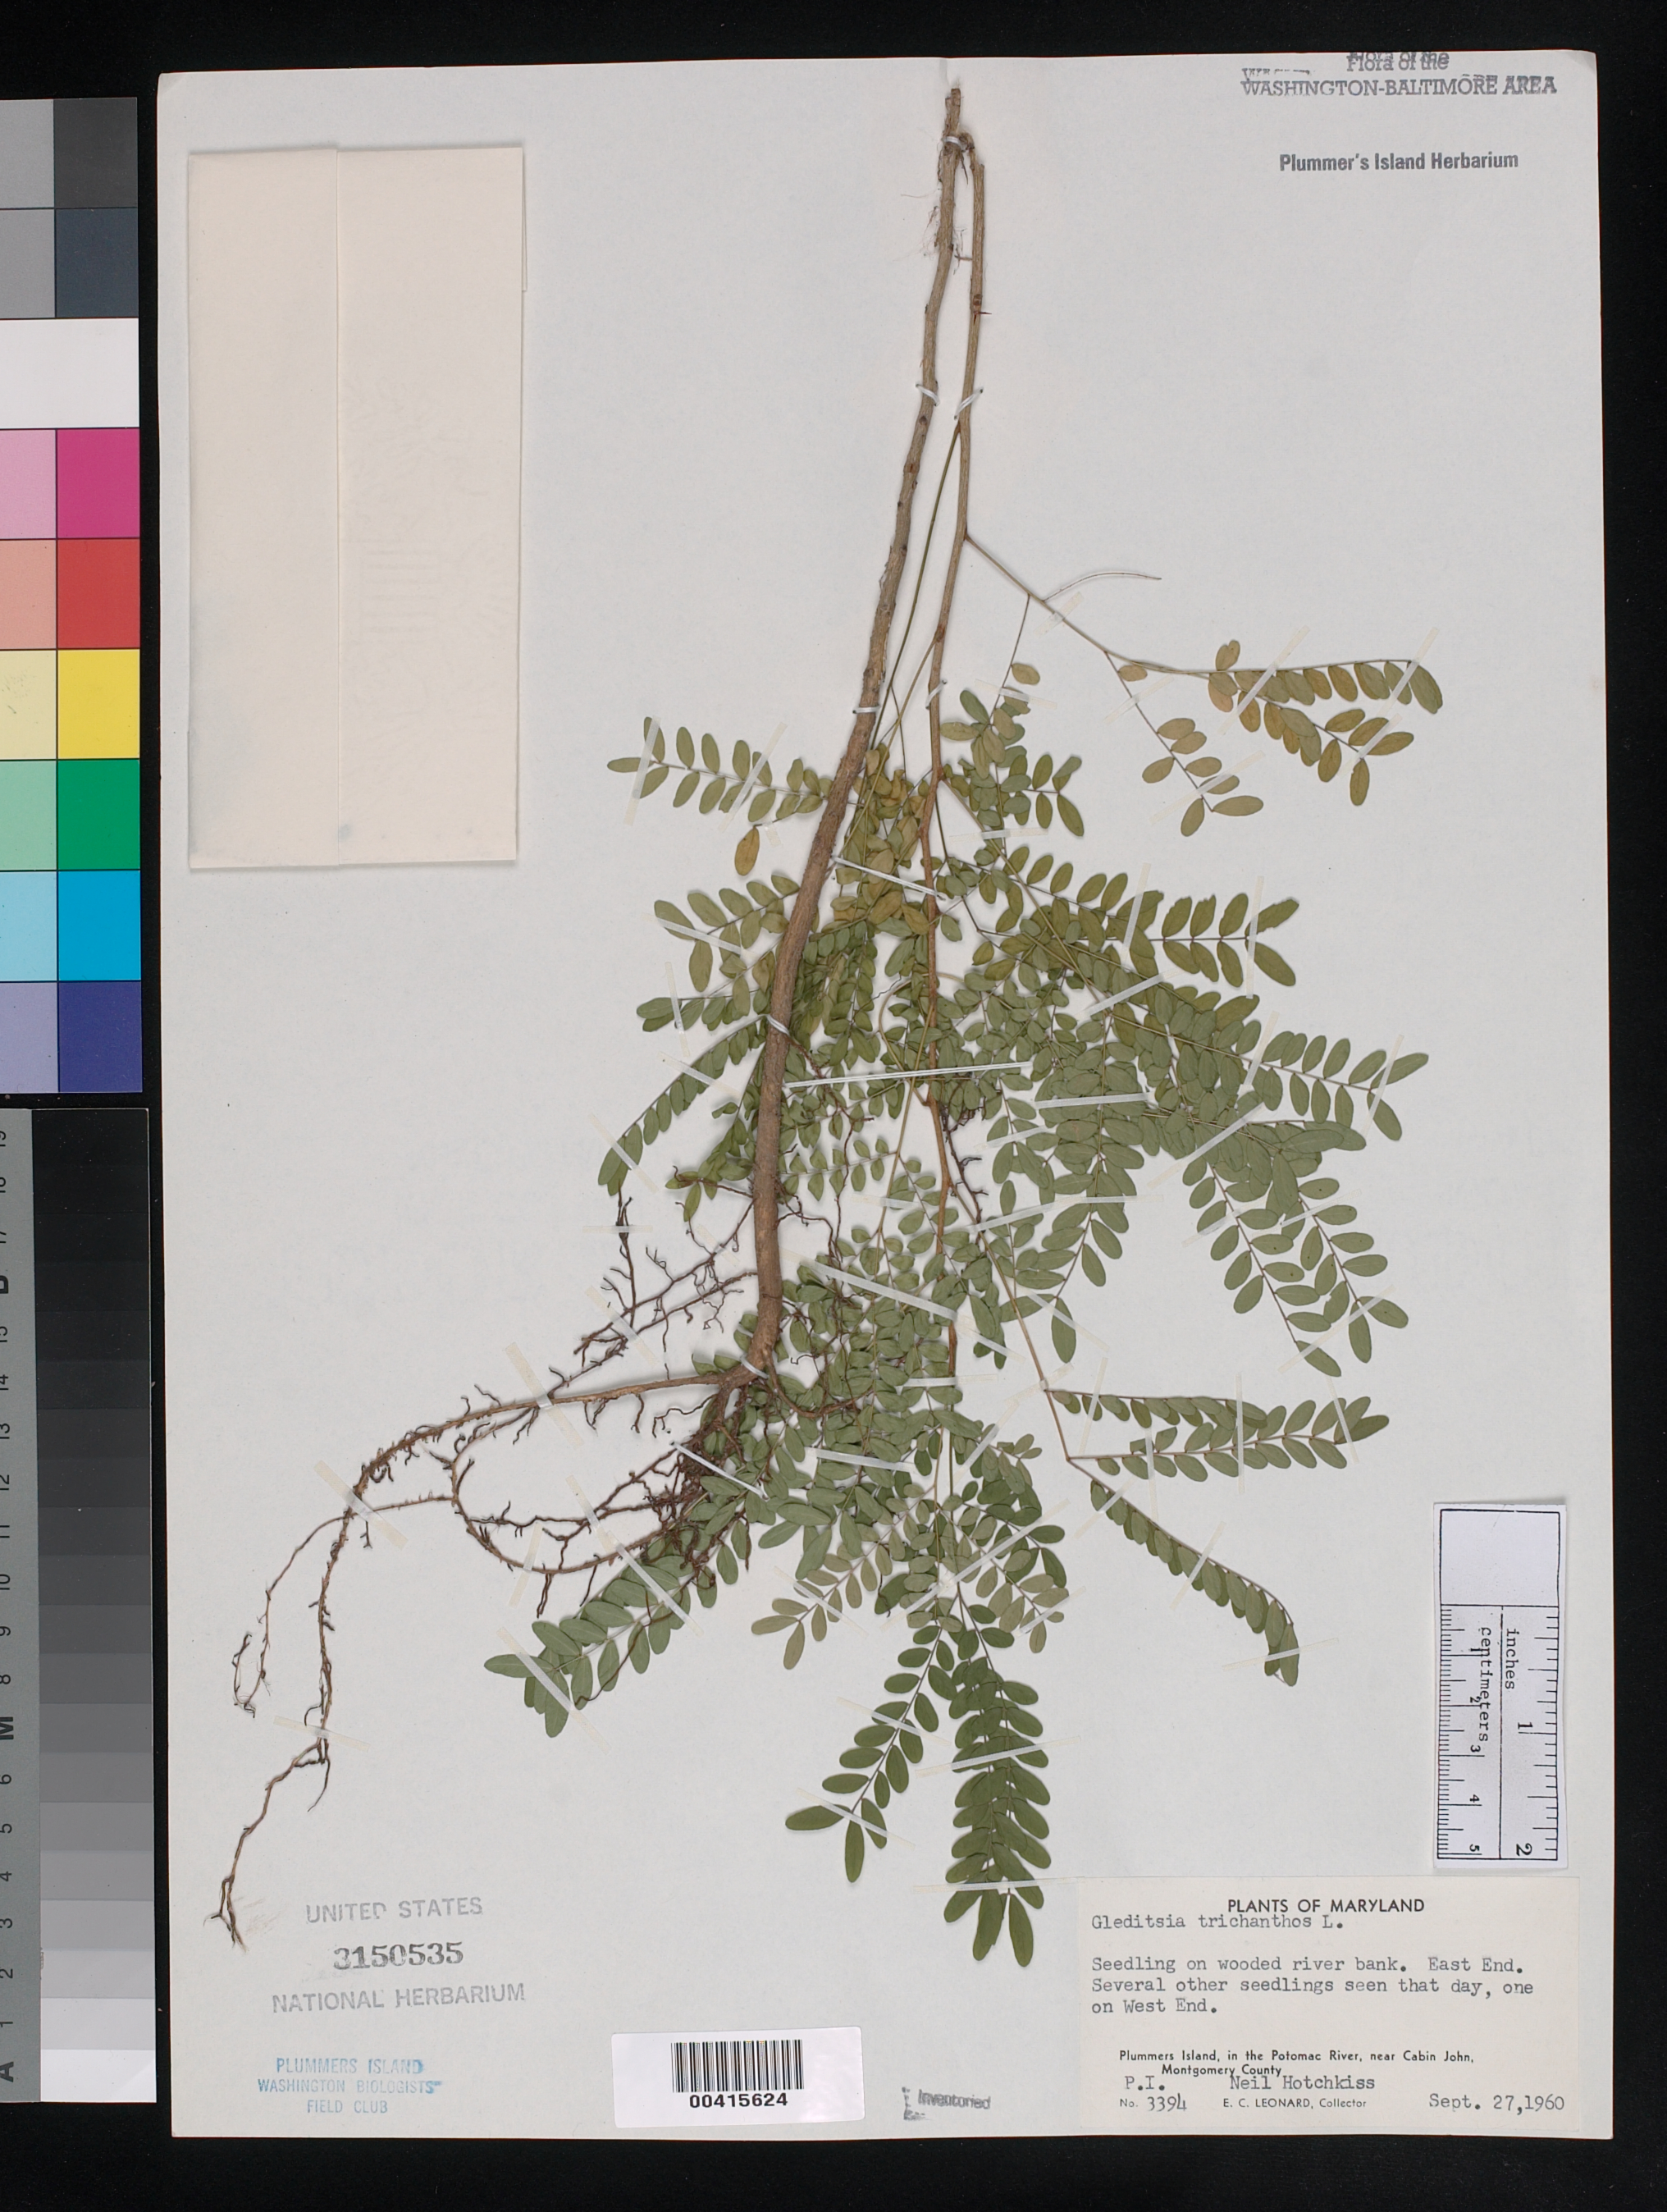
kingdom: Plantae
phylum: Tracheophyta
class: Magnoliopsida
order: Fabales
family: Fabaceae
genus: Gleditsia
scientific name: Gleditsia triacanthos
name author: L.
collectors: E. C. Leonard & N. Hotchkiss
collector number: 3394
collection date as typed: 27 Sep 1960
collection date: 1960-09-27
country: United States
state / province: Maryland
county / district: Montgomery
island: Plummers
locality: Plummer's Island; east end C. & O. Canal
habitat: Wooded river bank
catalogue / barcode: US 3150535